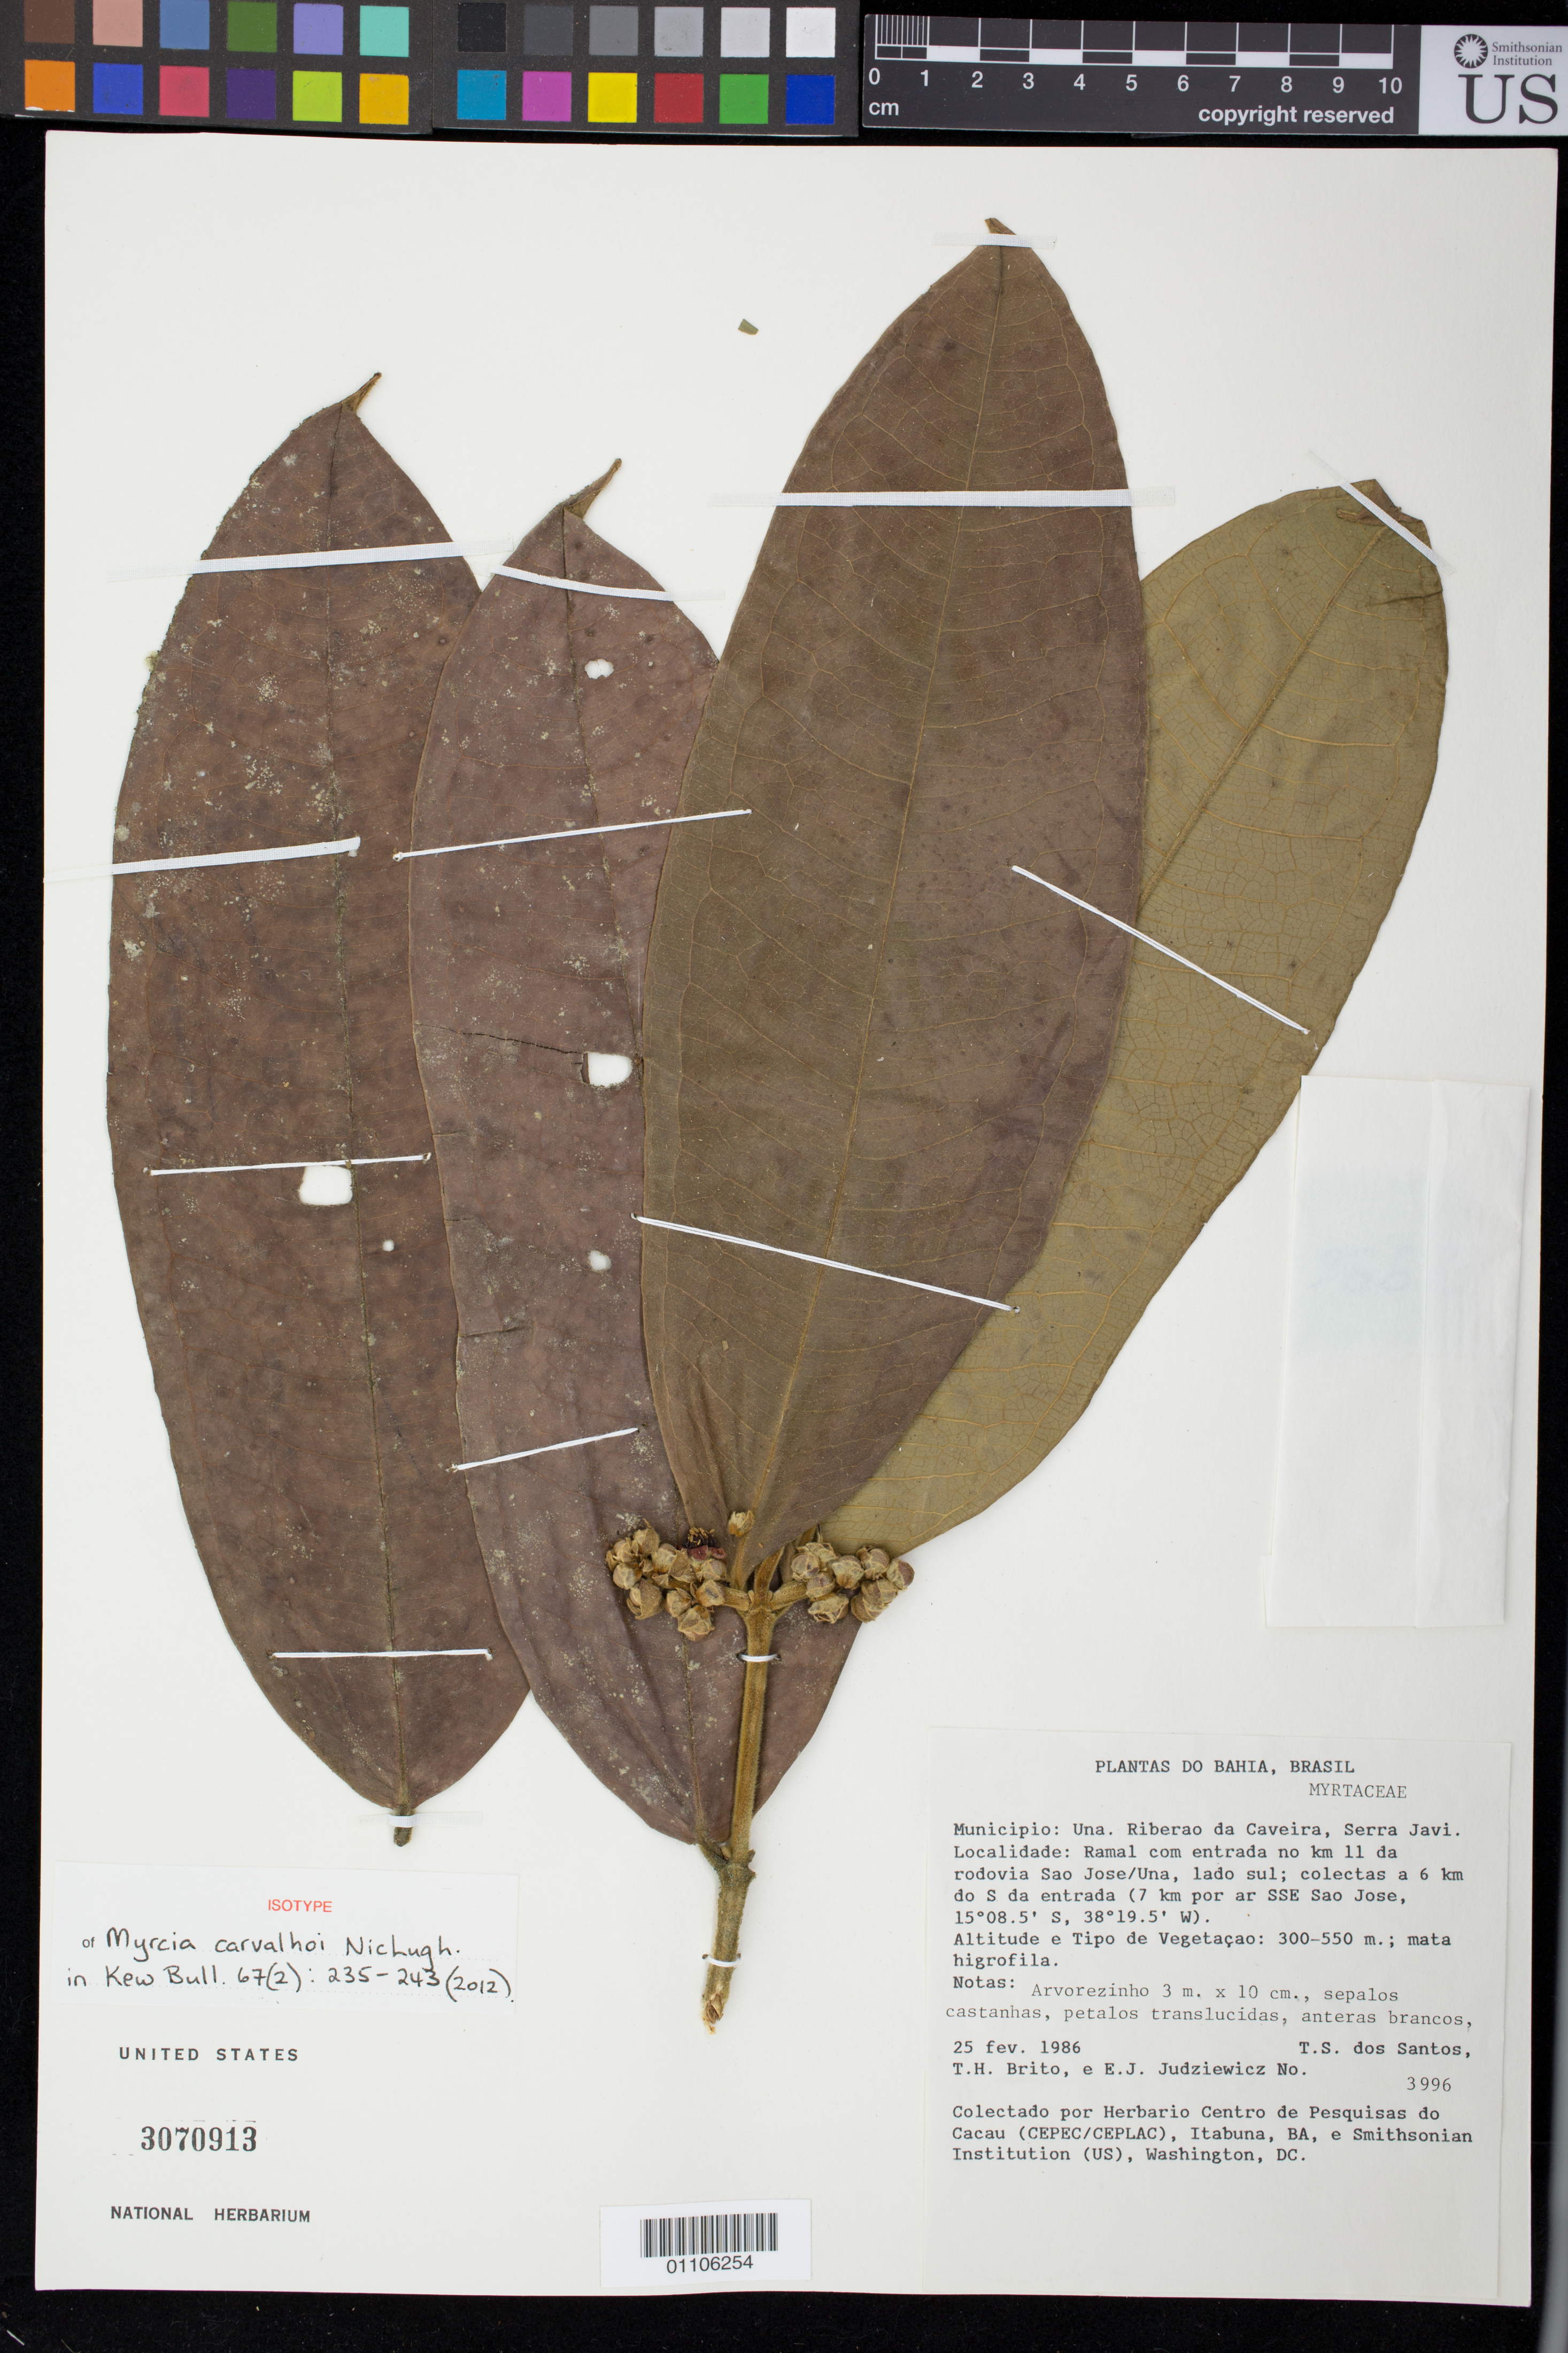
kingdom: Plantae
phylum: Tracheophyta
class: Magnoliopsida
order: Myrtales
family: Myrtaceae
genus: Myrcia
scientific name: Myrcia carvalhoi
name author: Nic Lugh.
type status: Isotype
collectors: T. S. Santos, T. H. Brito & E. J. Judziewicz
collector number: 3996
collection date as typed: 25 fev. 1986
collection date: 1986-02-25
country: Brazil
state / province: Bahia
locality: Municipio: Una. Riberao da Caveira, Serra Javi. Localidade: Ramal com entrada no km 11 da rodovia Sao Jose/Una, lado sul; colectas a 6 km do S da entrada (7 km por ar SSE Sao Jose)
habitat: Mata higrofila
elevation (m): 300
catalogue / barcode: US 3070913